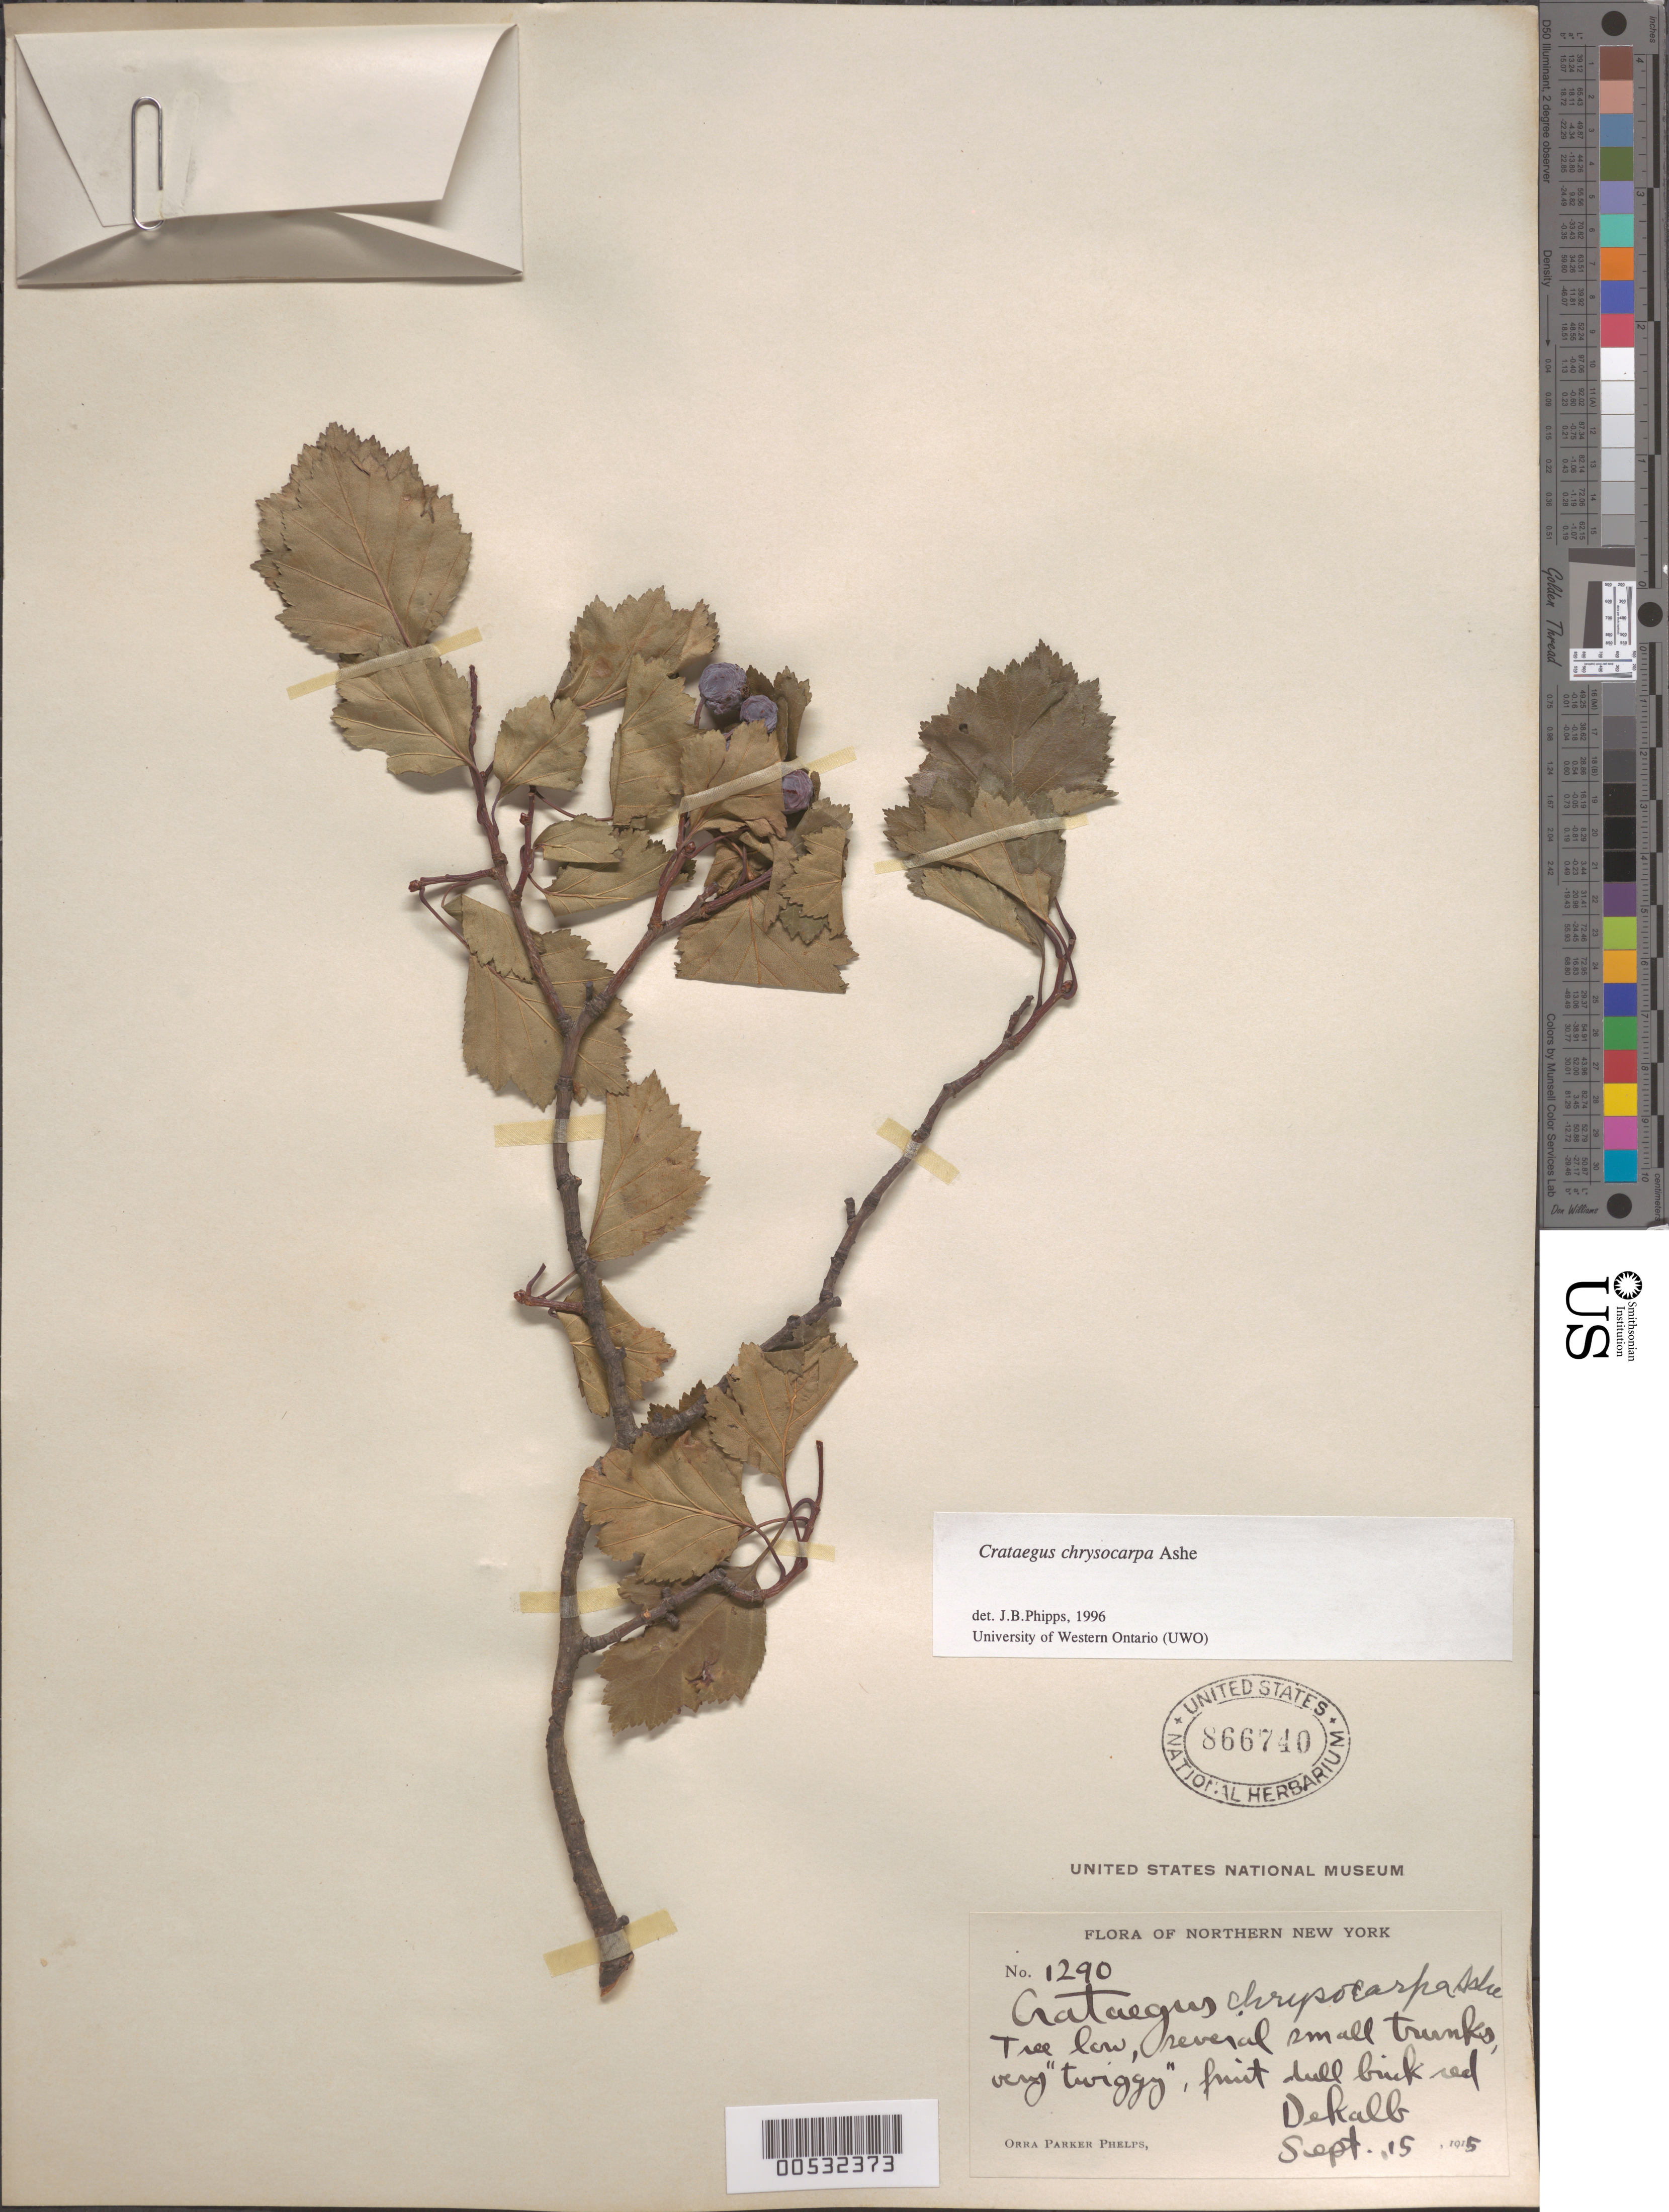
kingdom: Plantae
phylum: Tracheophyta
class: Magnoliopsida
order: Rosales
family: Rosaceae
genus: Crataegus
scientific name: Crataegus chrysocarpa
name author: Ashe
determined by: Phipps, James B., (UWO), University of Western Ontario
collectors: O. P. Phelps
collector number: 1290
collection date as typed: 15 Sep 1915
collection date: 1915-09-15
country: United States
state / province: New York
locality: DeKalb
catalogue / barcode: US 866740